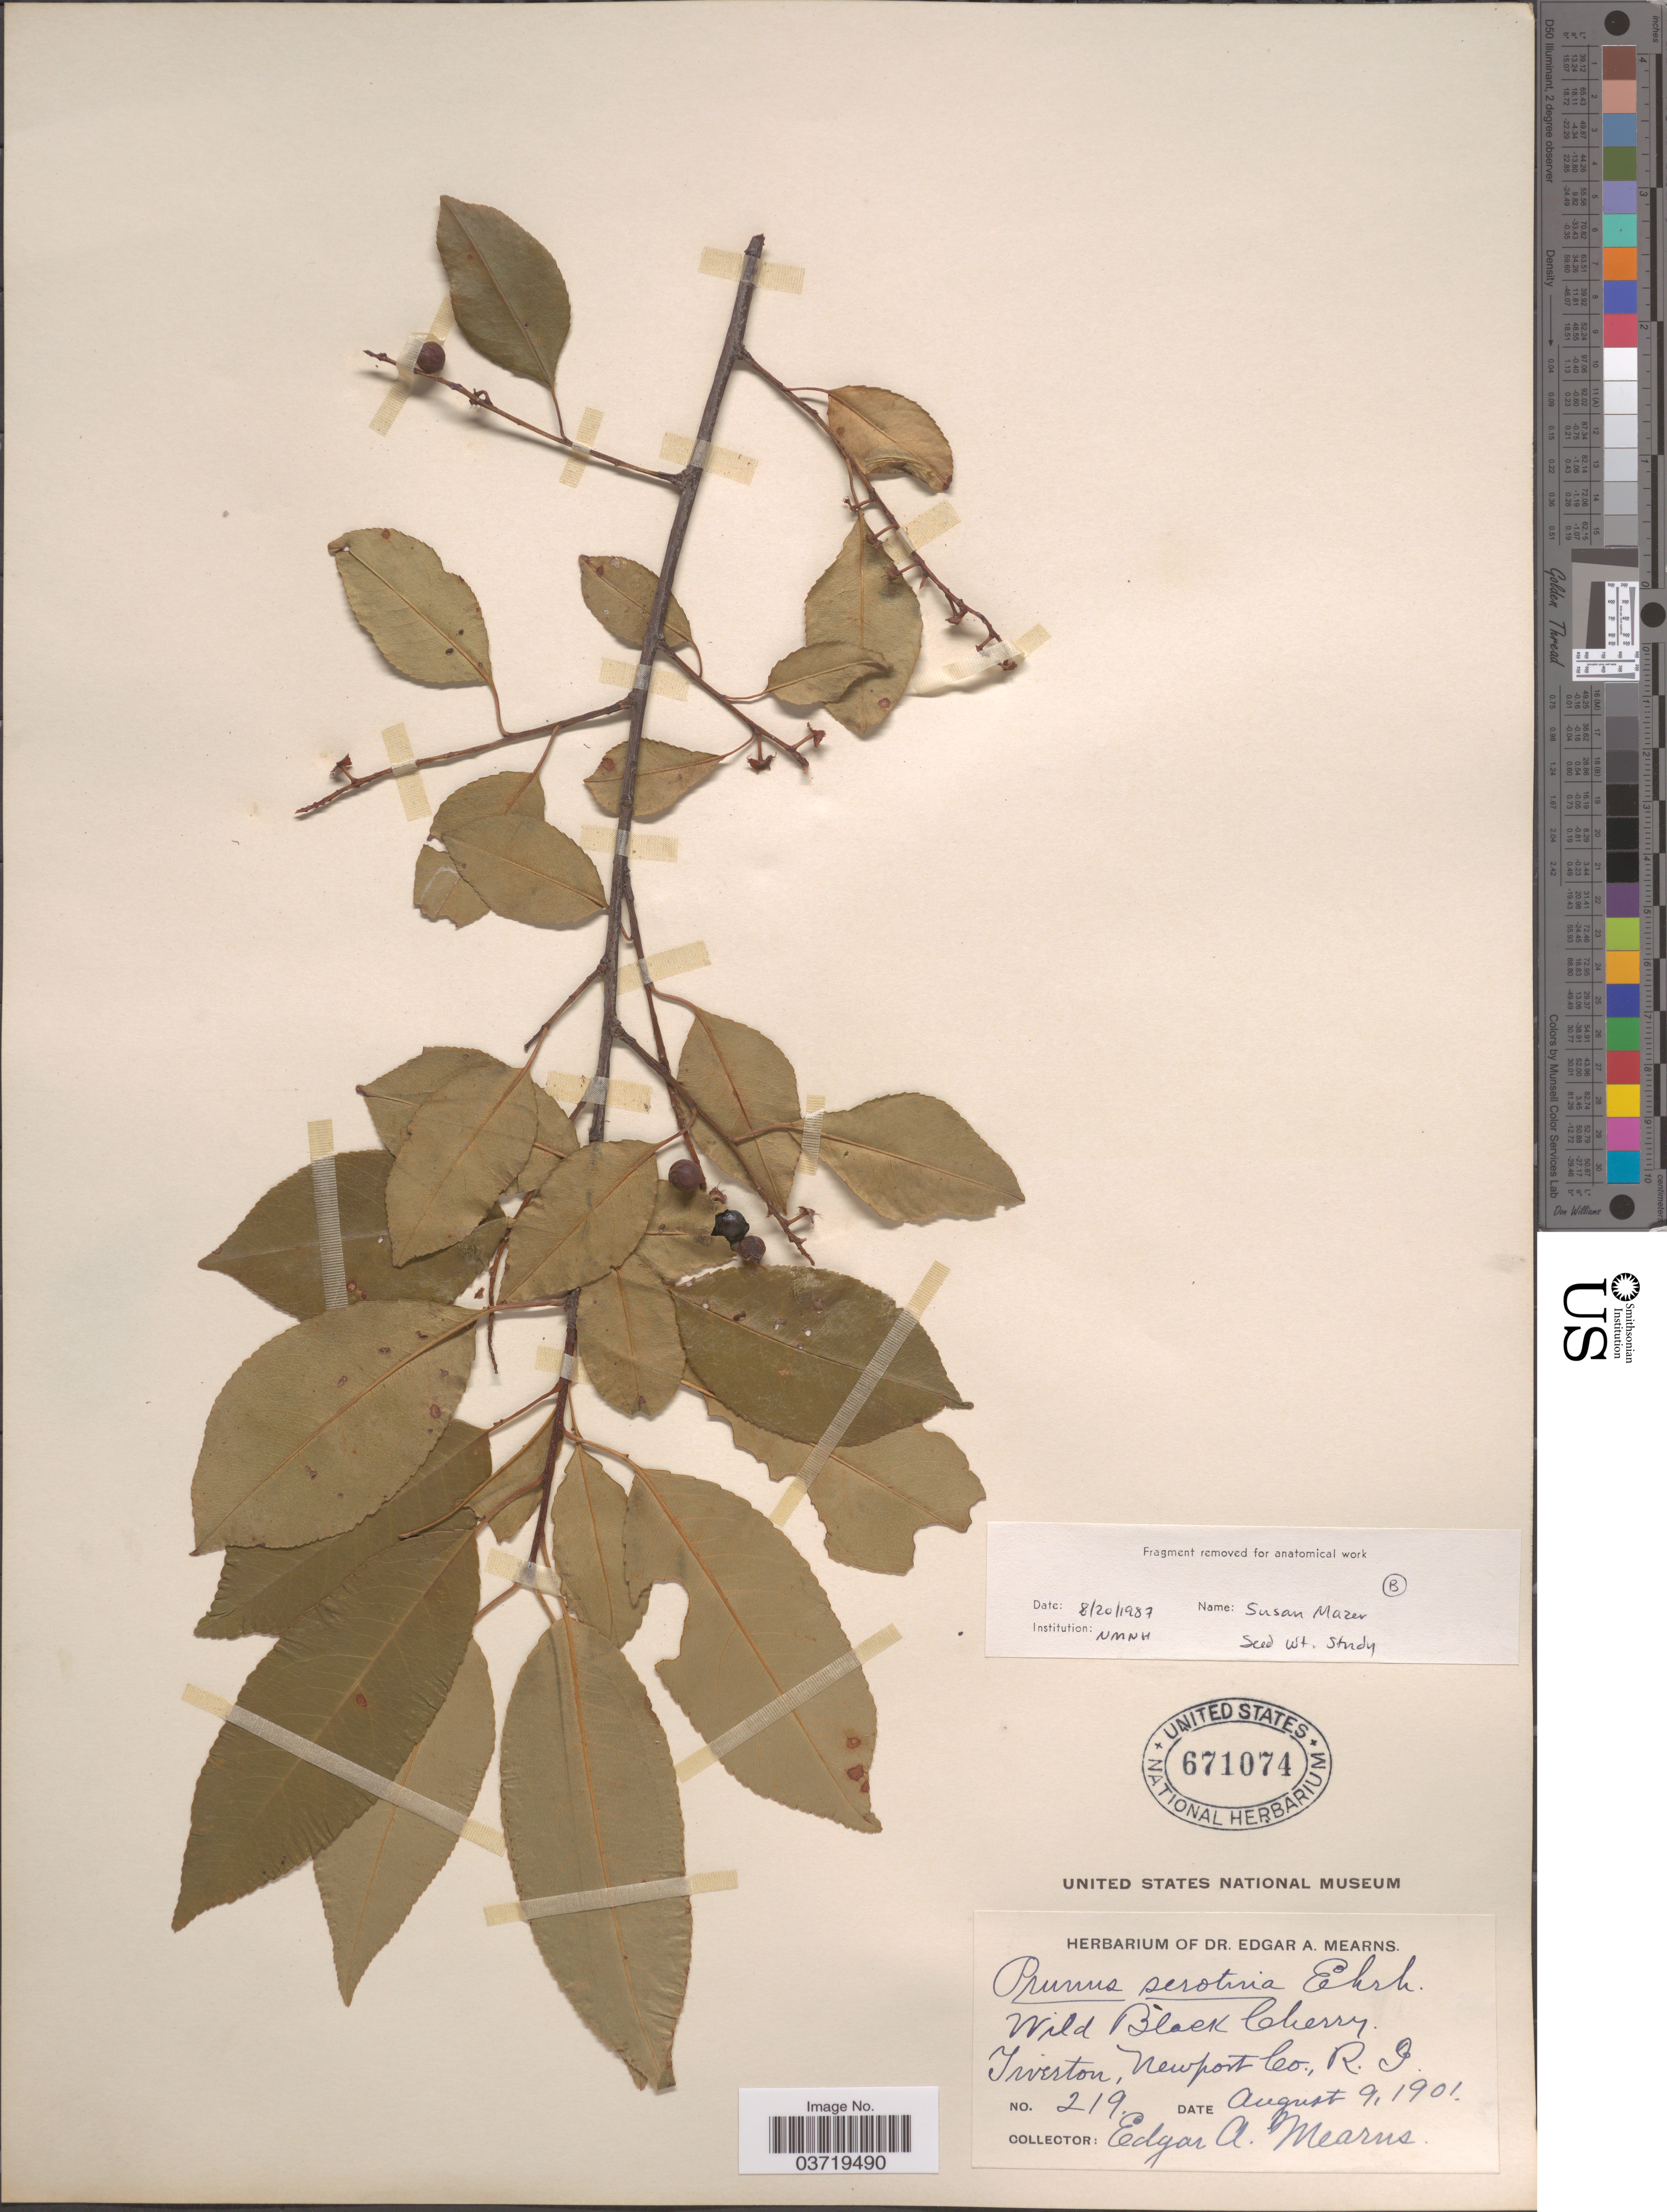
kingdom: Plantae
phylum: Tracheophyta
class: Magnoliopsida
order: Rosales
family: Rosaceae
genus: Prunus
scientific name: Prunus serotina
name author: Ehrh.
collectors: E. A. Mearns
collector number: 219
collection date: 1901-08-09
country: United States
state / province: Rhode Island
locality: Wild Black Berry. Tiverton, Newport Co.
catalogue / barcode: US 671074